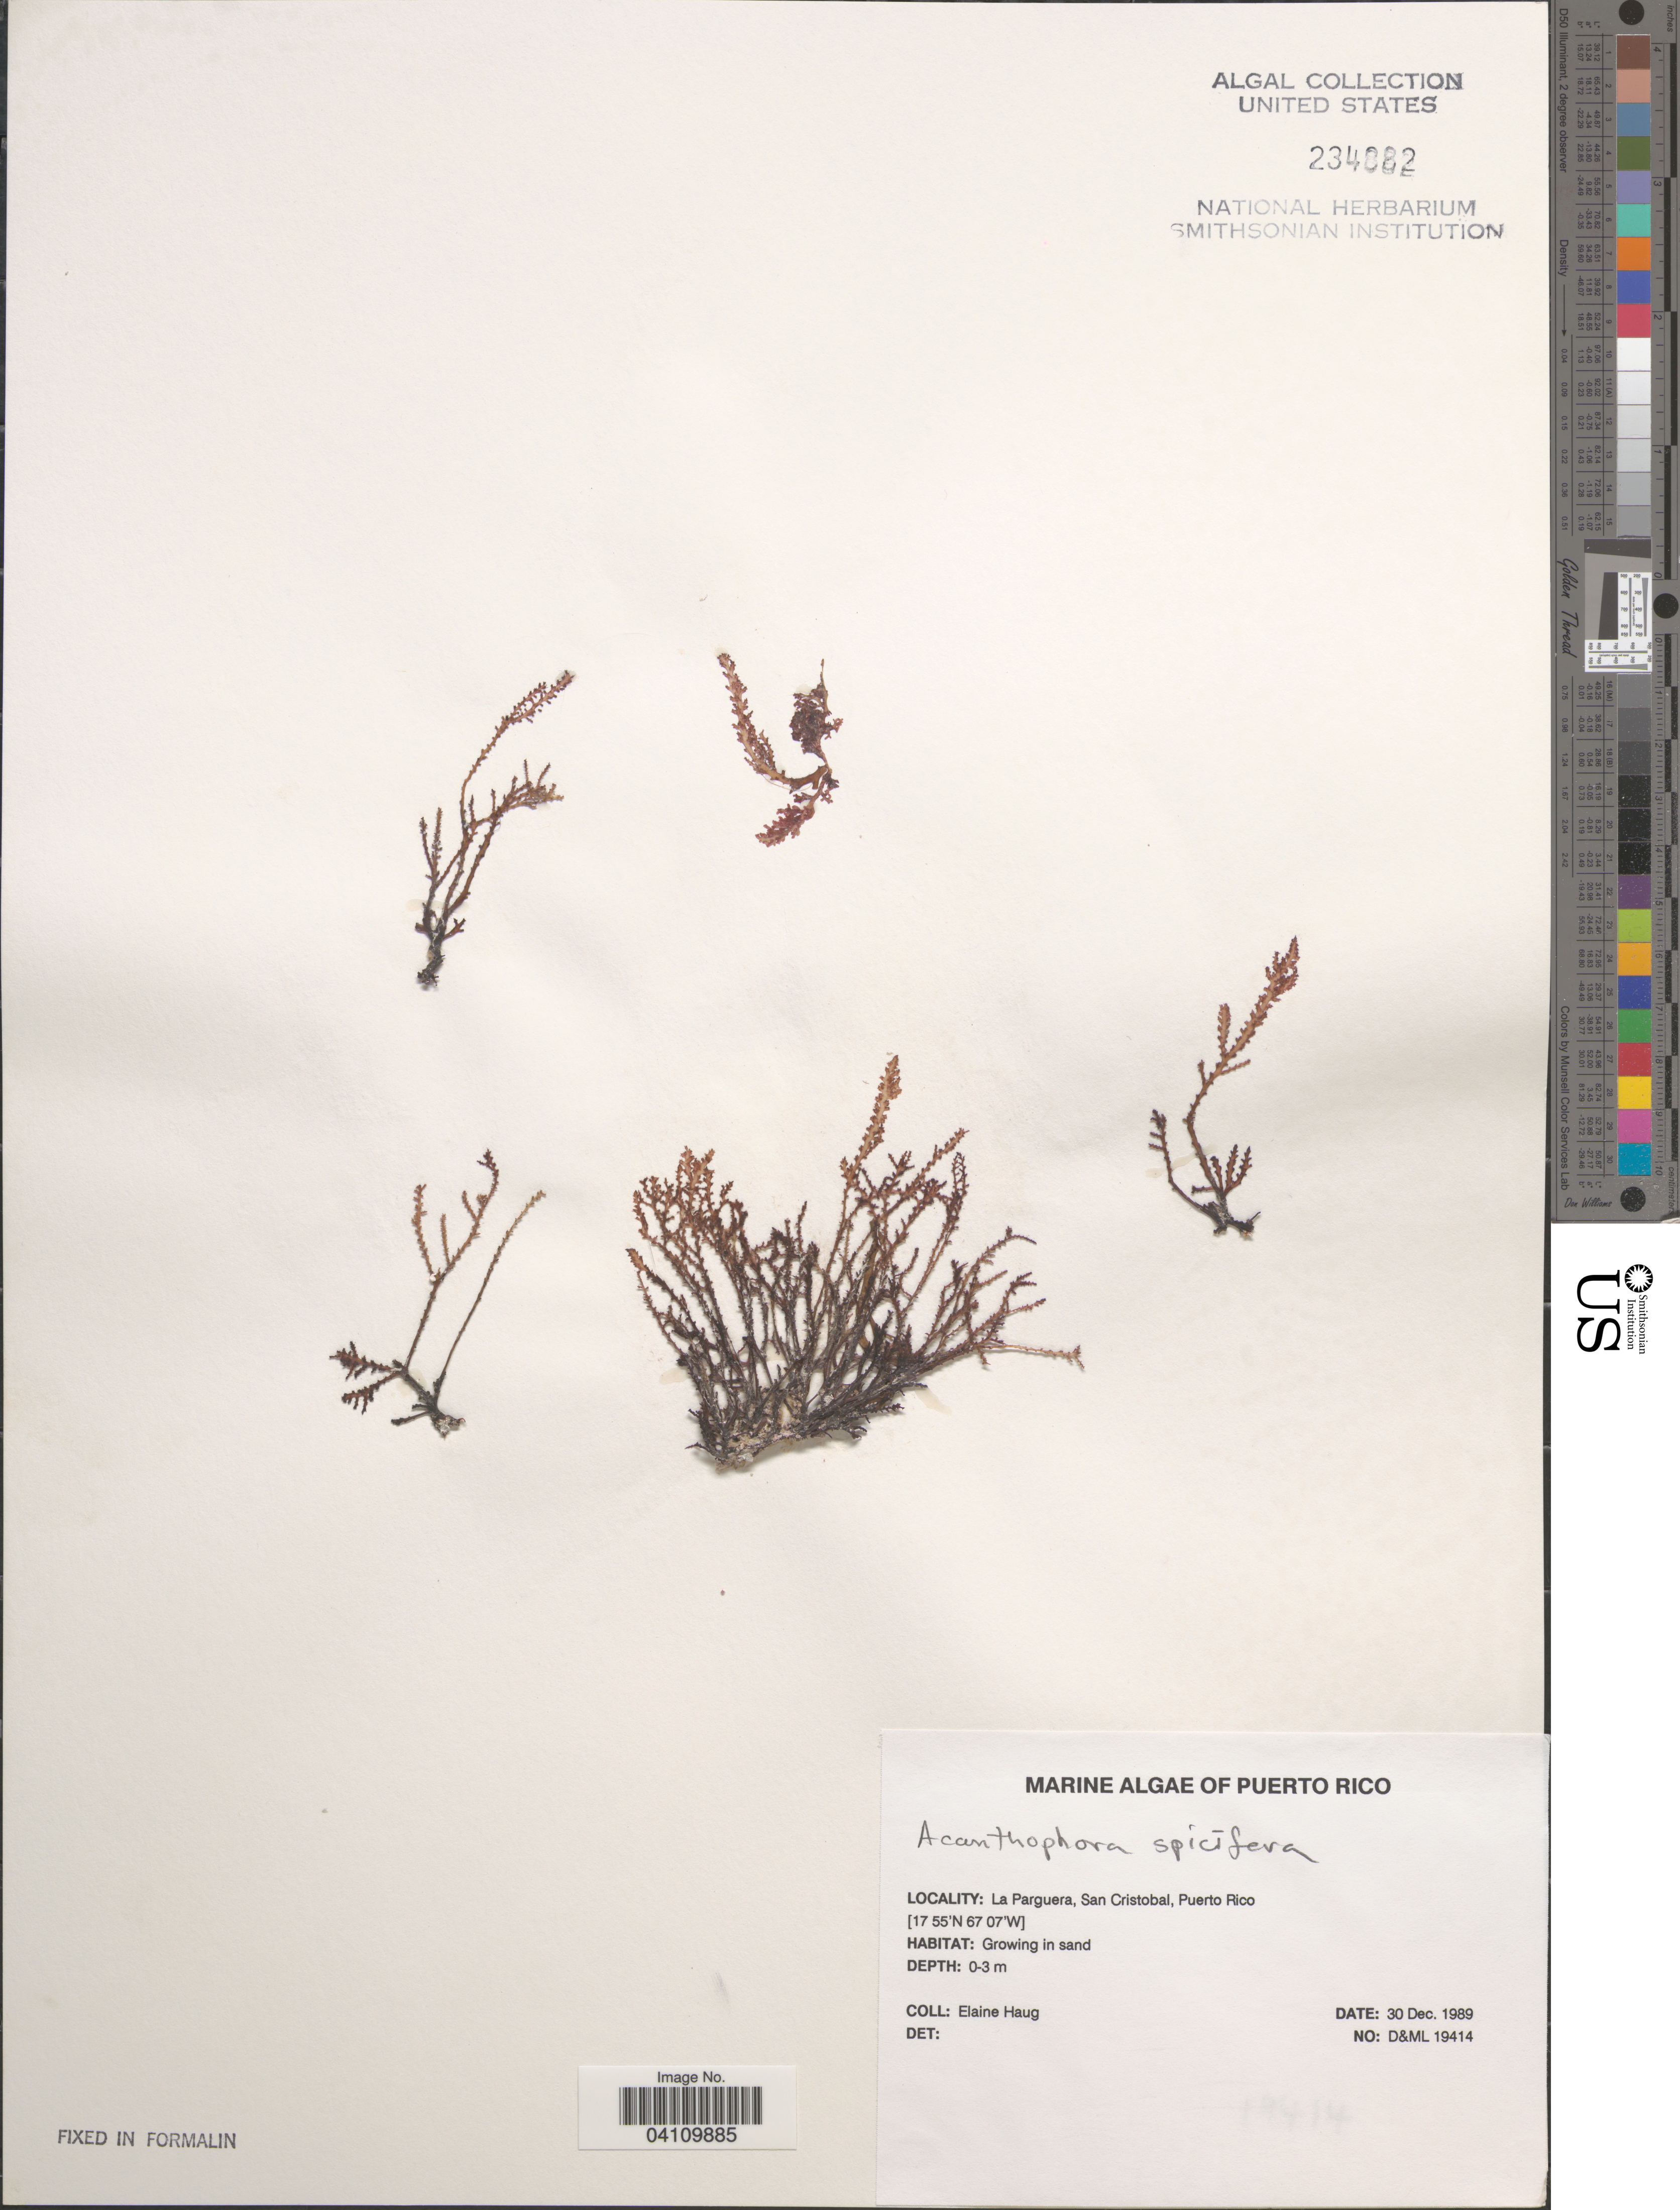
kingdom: Plantae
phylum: Rhodophyta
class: Florideophyceae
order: Ceramiales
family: Rhodomelaceae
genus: Acanthophora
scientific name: Acanthophora spicifera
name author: (Vahl) Børgesen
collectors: E. Haug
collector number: D&ML 19414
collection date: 1989-12-30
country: Puerto Rico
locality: La Parguera, San Cristobal.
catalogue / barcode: US 234882